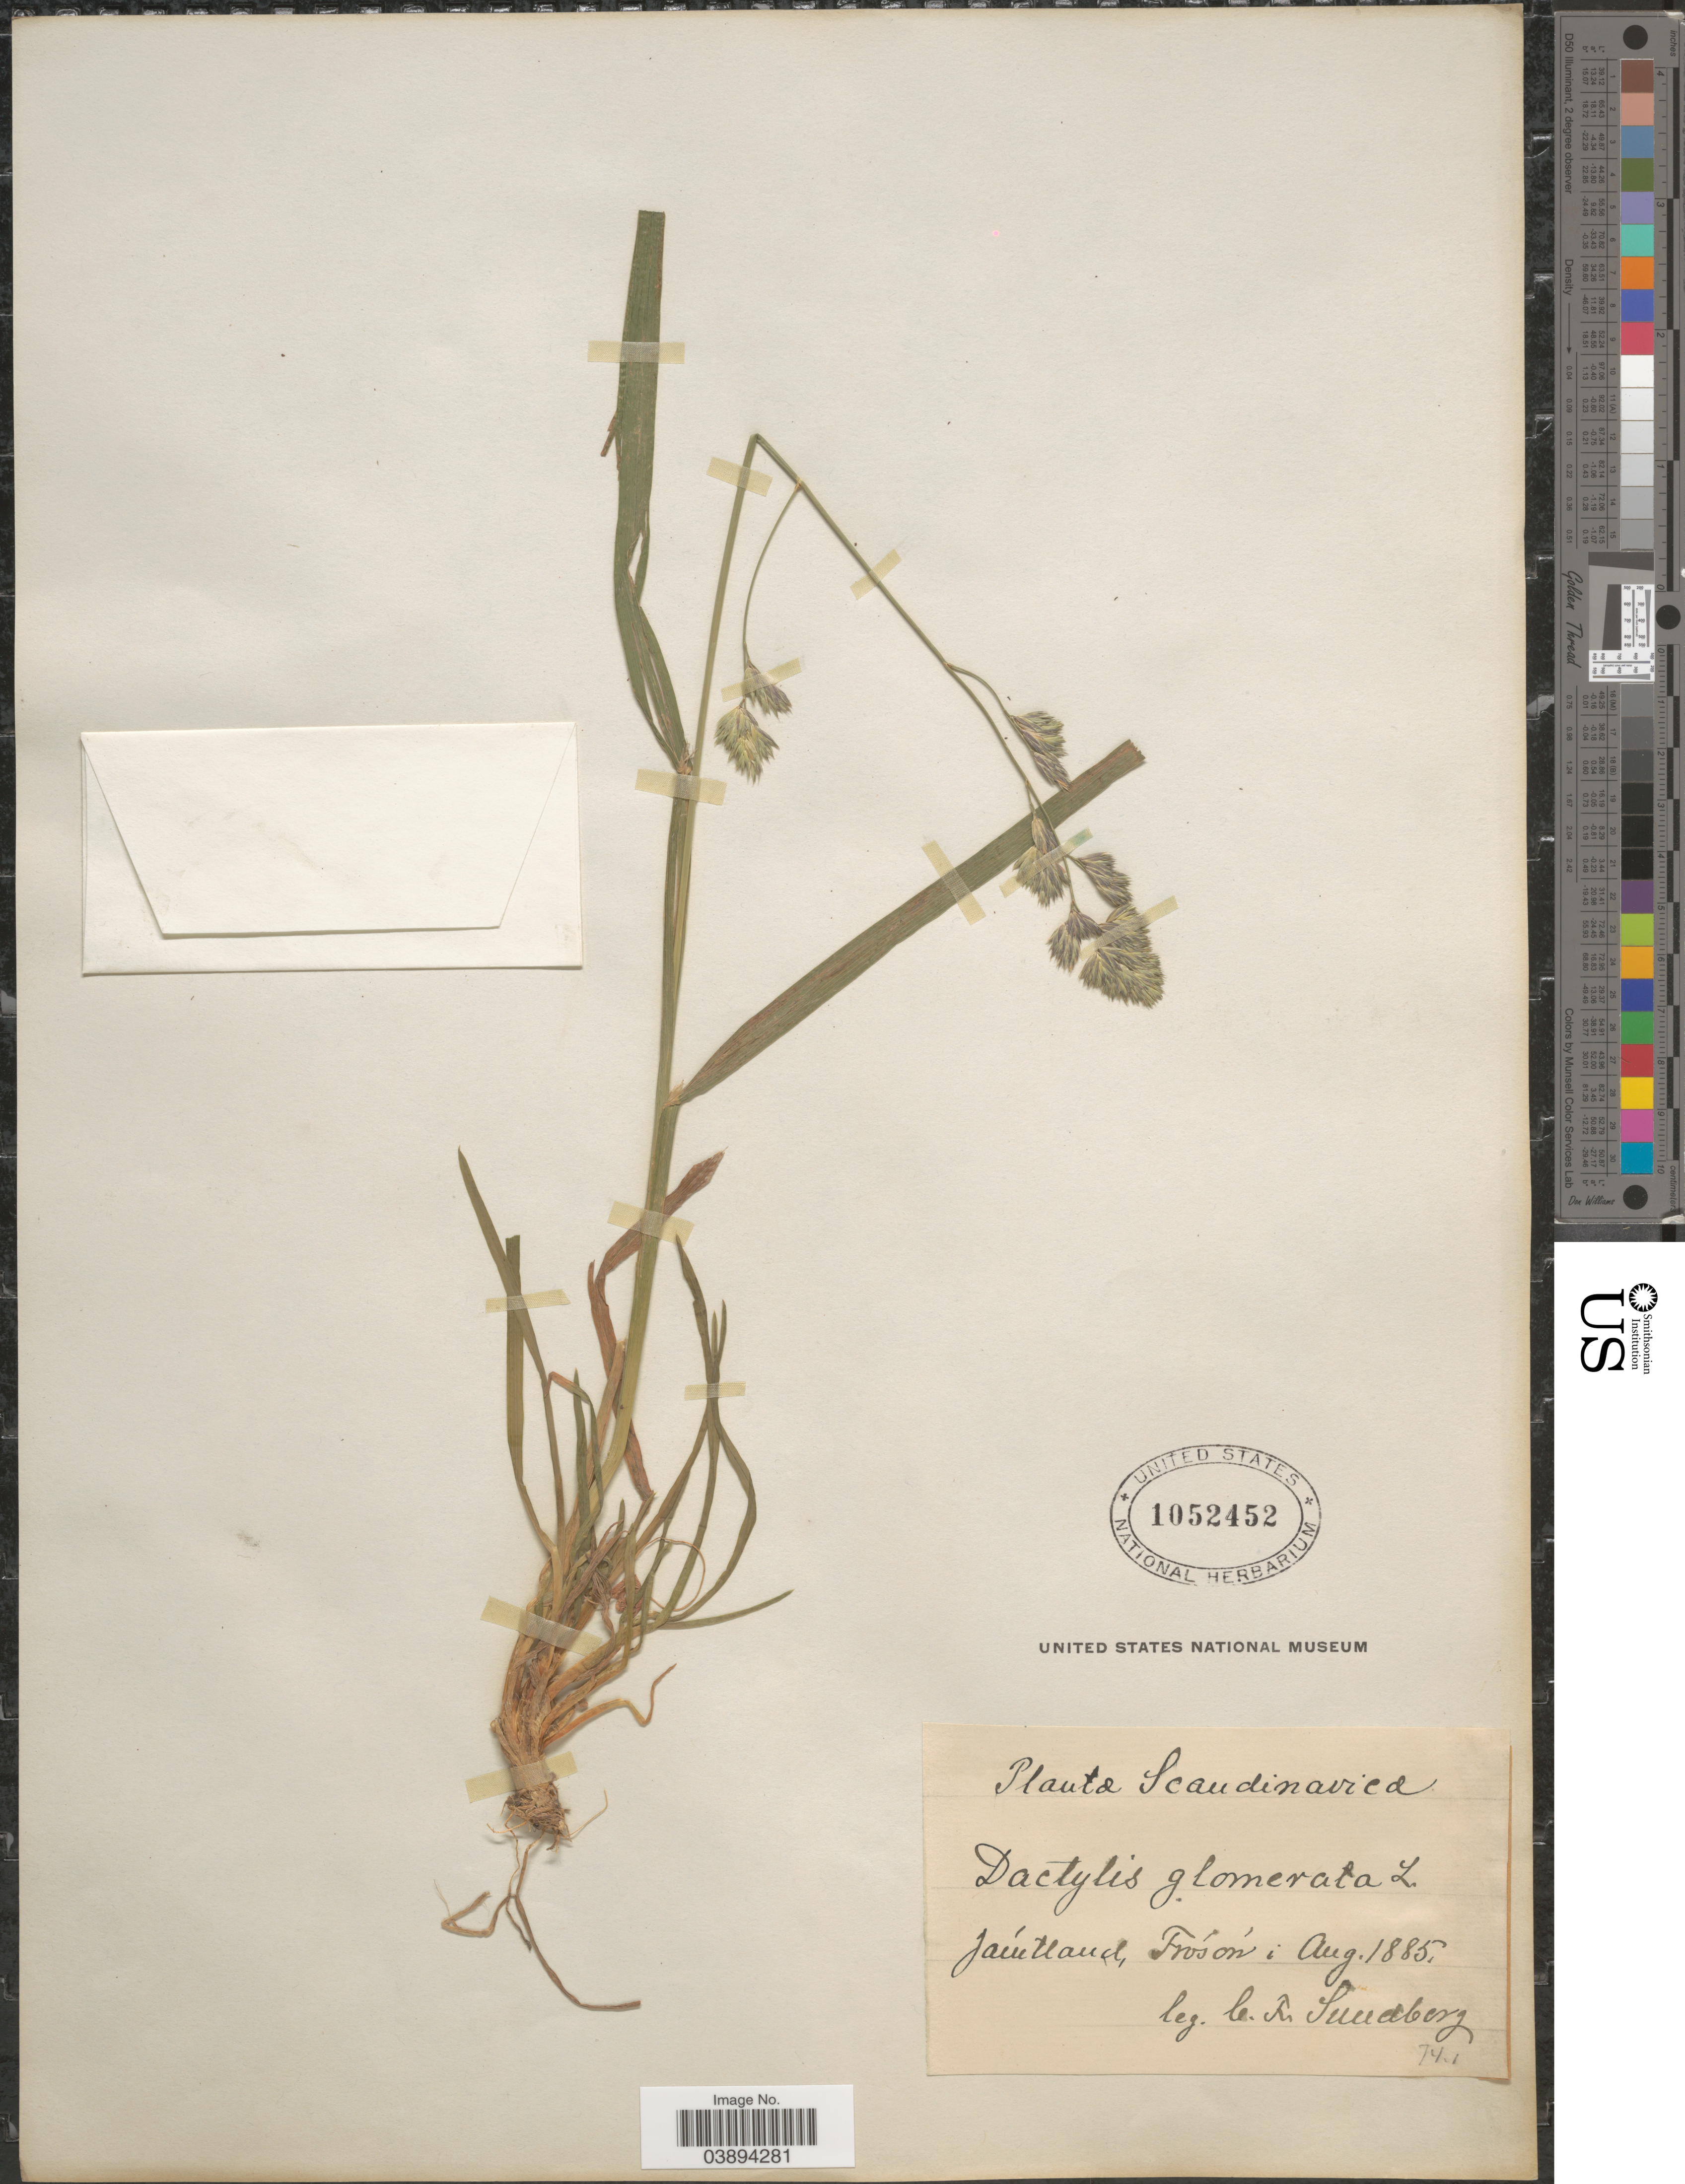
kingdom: Plantae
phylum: Tracheophyta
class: Liliopsida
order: Poales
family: Poaceae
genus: Dactylis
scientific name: Dactylis glomerata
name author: L.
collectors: C. F. Sundberg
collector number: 74-1*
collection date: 1885-08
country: Sweden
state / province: Jämtland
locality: Scandinavicæ. Jámtland, Frósón.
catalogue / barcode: US 1052452